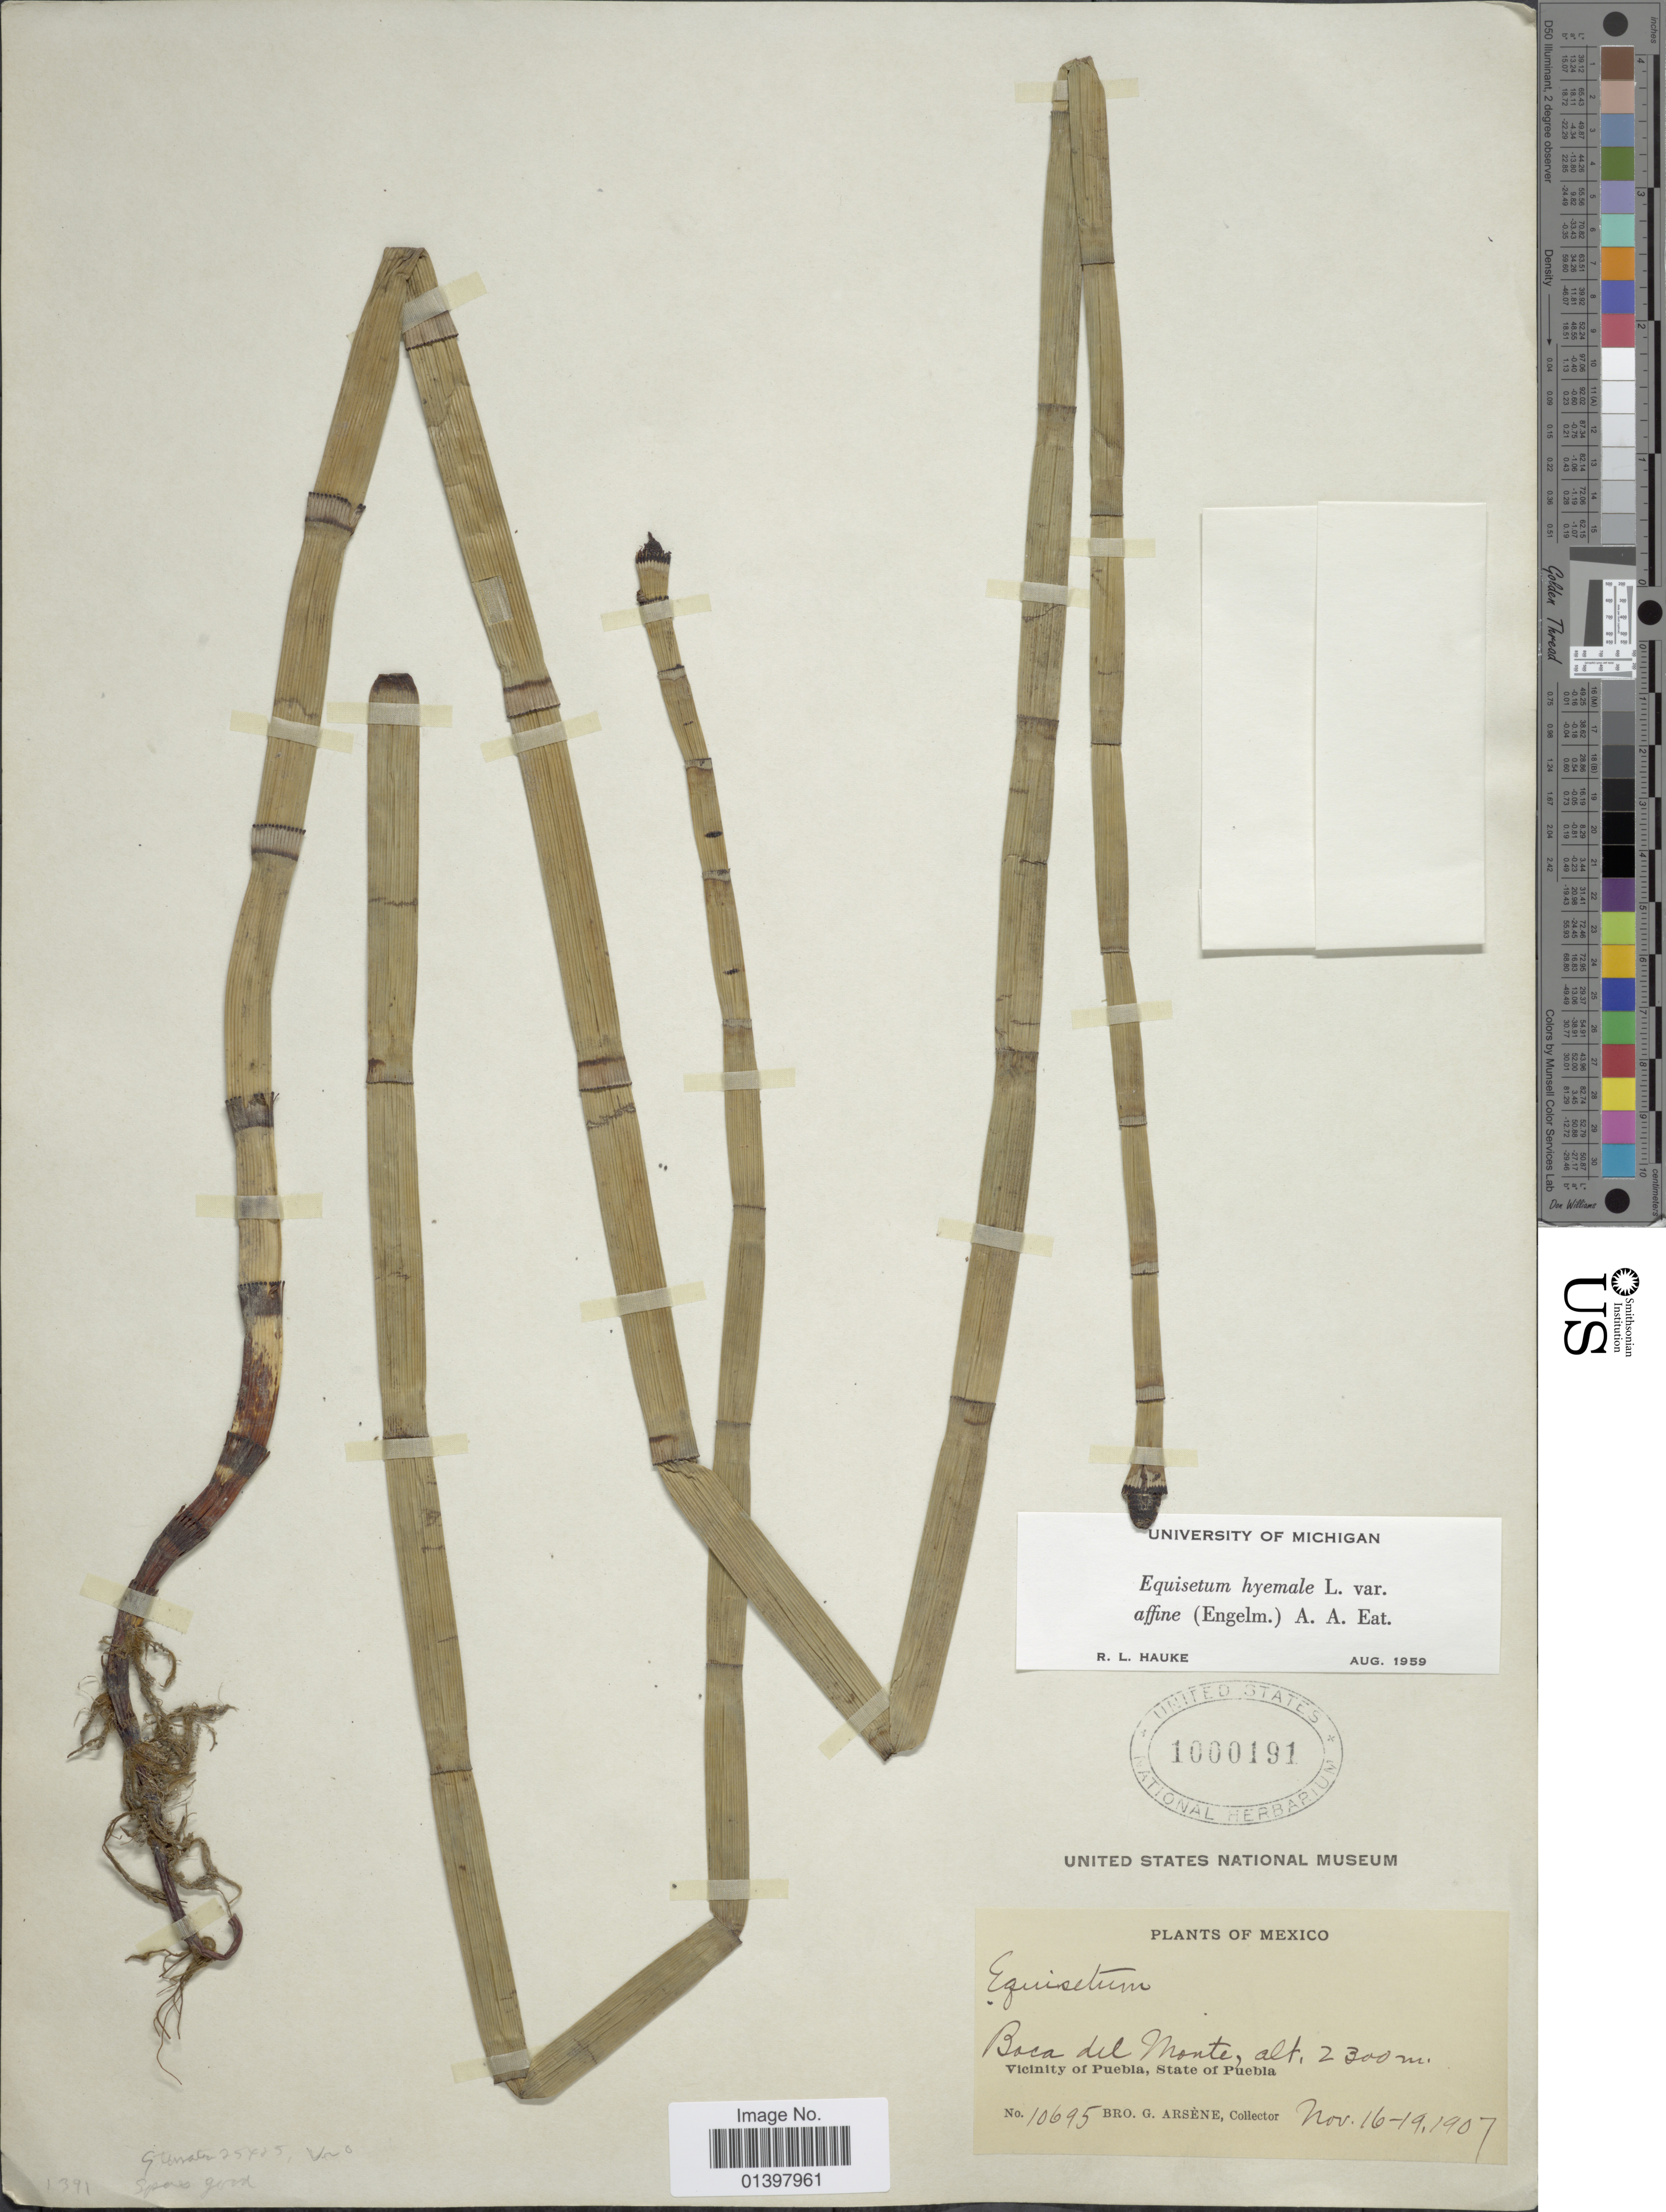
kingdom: Plantae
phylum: Tracheophyta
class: Polypodiopsida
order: Equisetales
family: Equisetaceae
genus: Equisetum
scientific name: Equisetum hyemale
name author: L.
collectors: Bro. G. Arsène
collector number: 10695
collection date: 1907-11-16/1907-11-19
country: Mexico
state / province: Puebla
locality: Boca del Monte, Vicinity of Puebla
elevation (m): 2300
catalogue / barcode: US 1000191